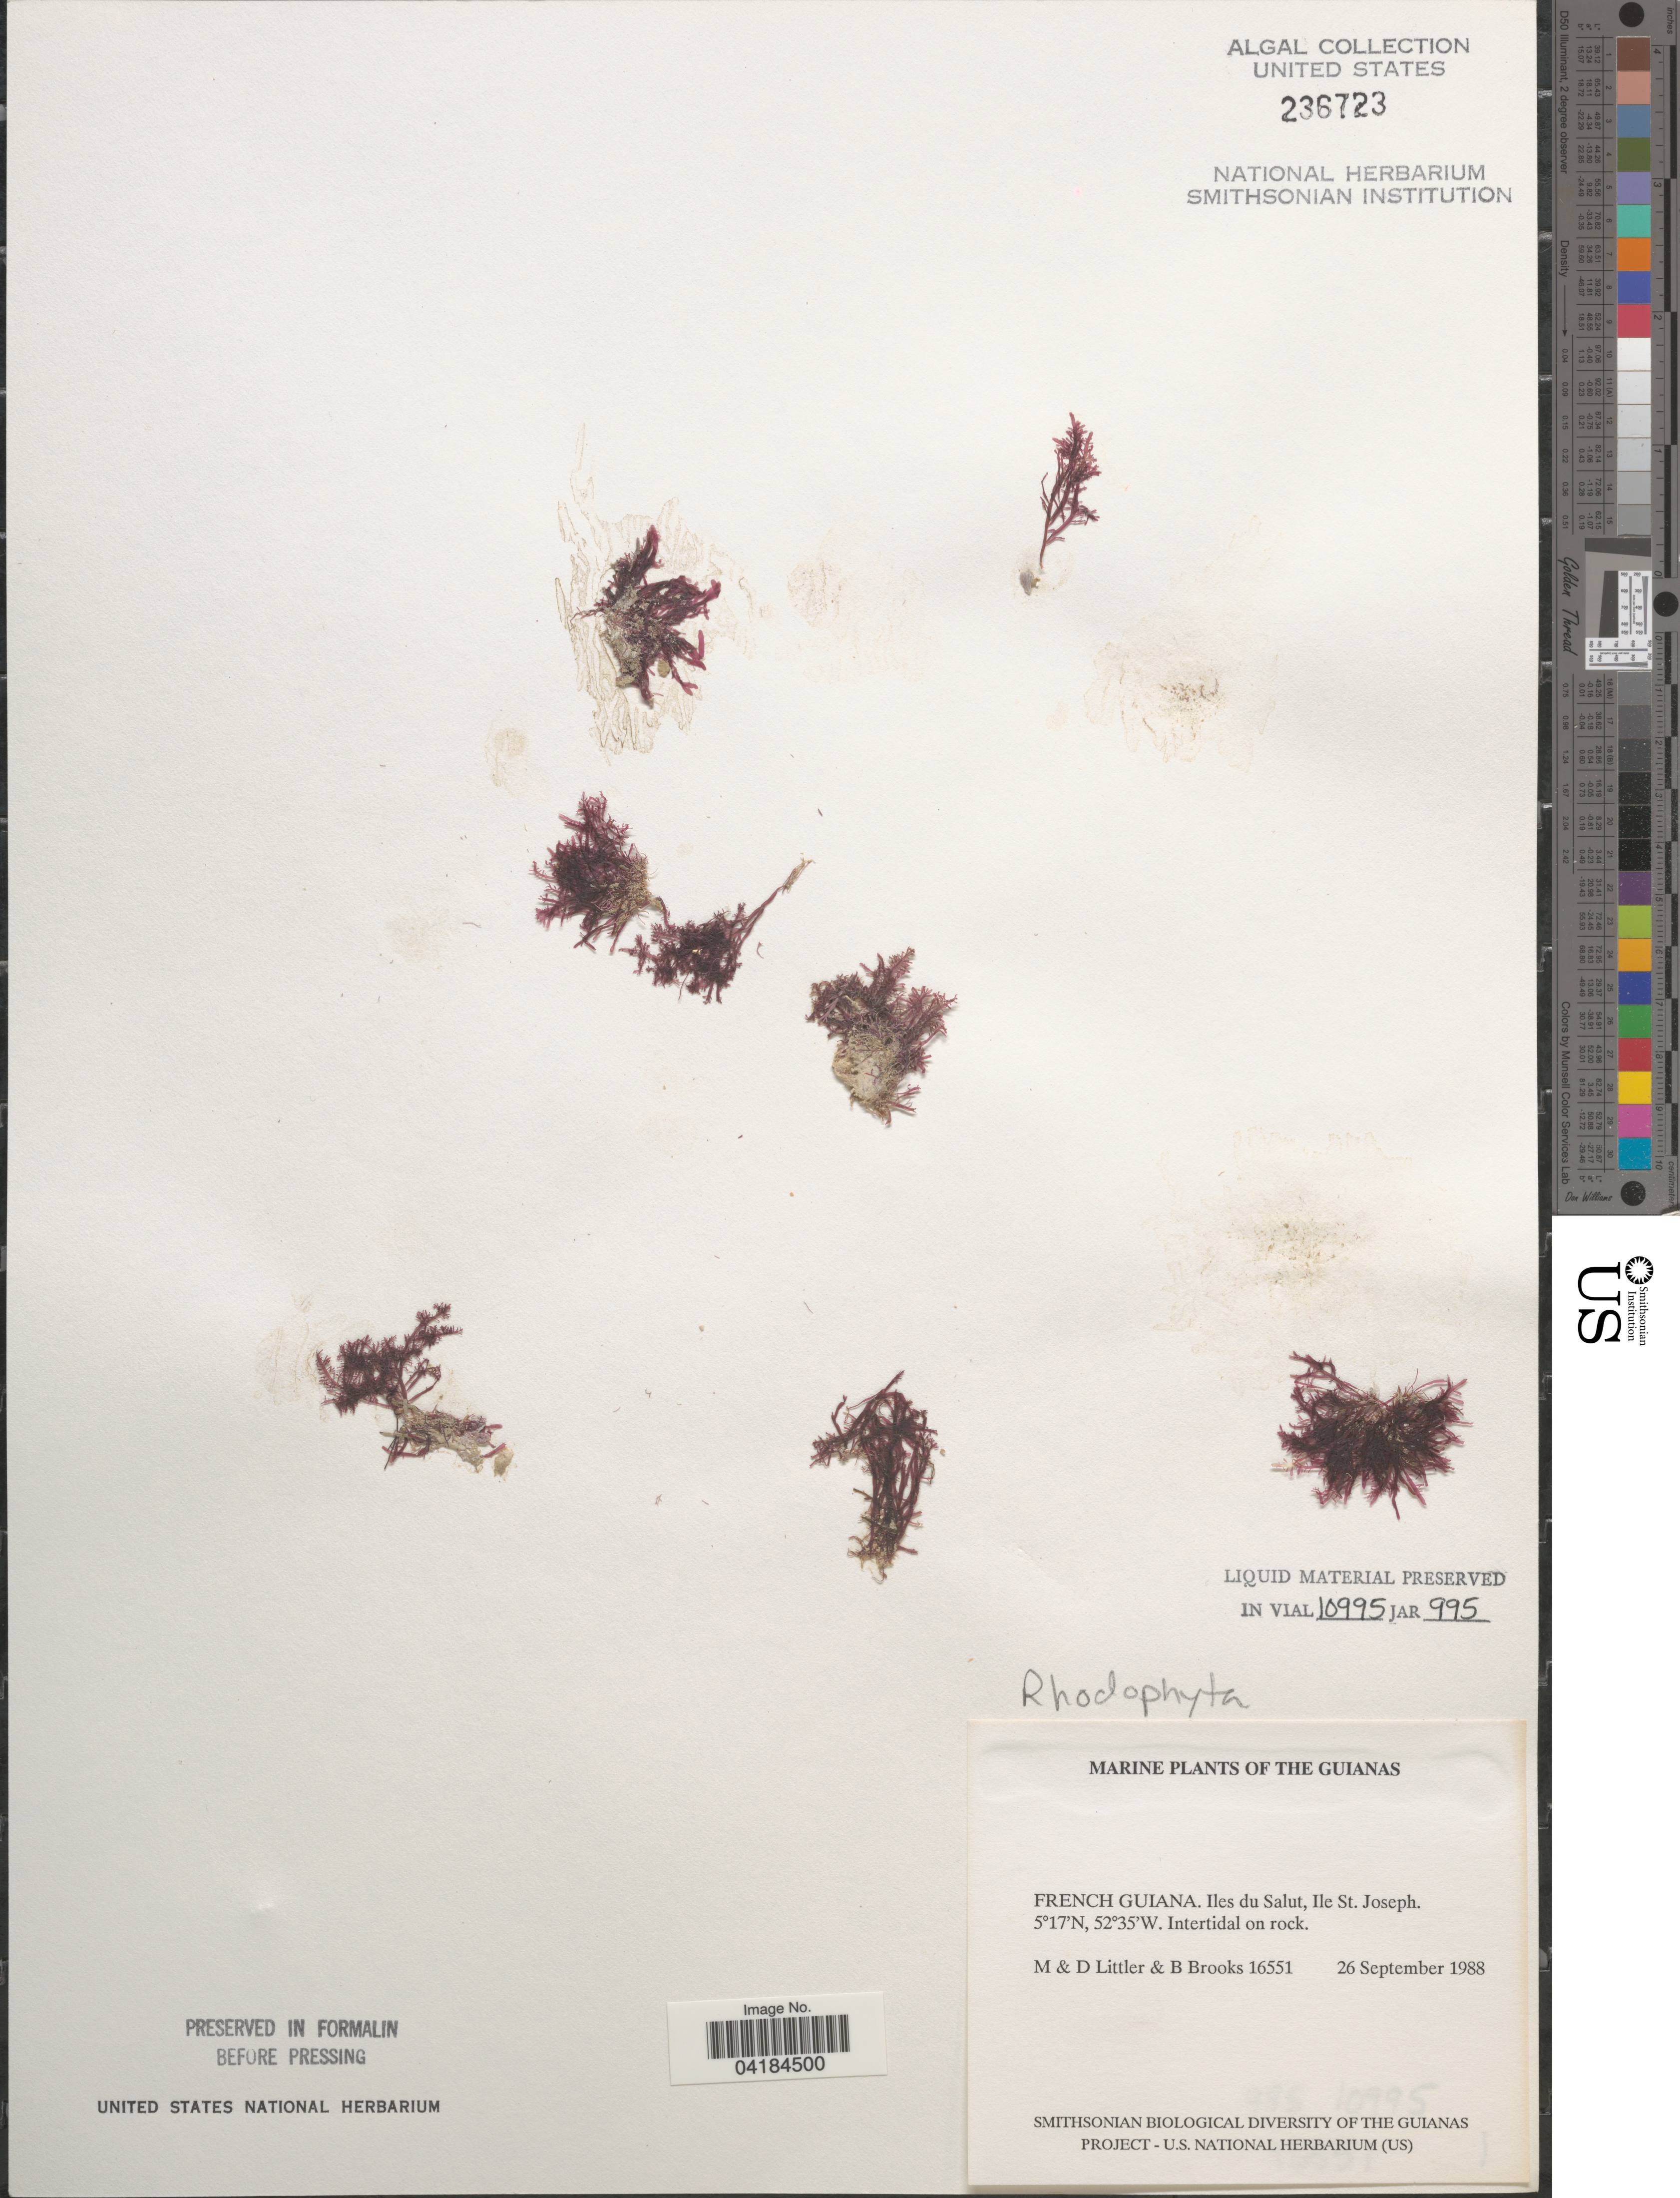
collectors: M. Littler, D. S. Littler & B. Brooks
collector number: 16551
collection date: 1988-09-26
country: French Guiana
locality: The Guianas. Iles du Salut, Ile St. Joseph.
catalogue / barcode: US 236723